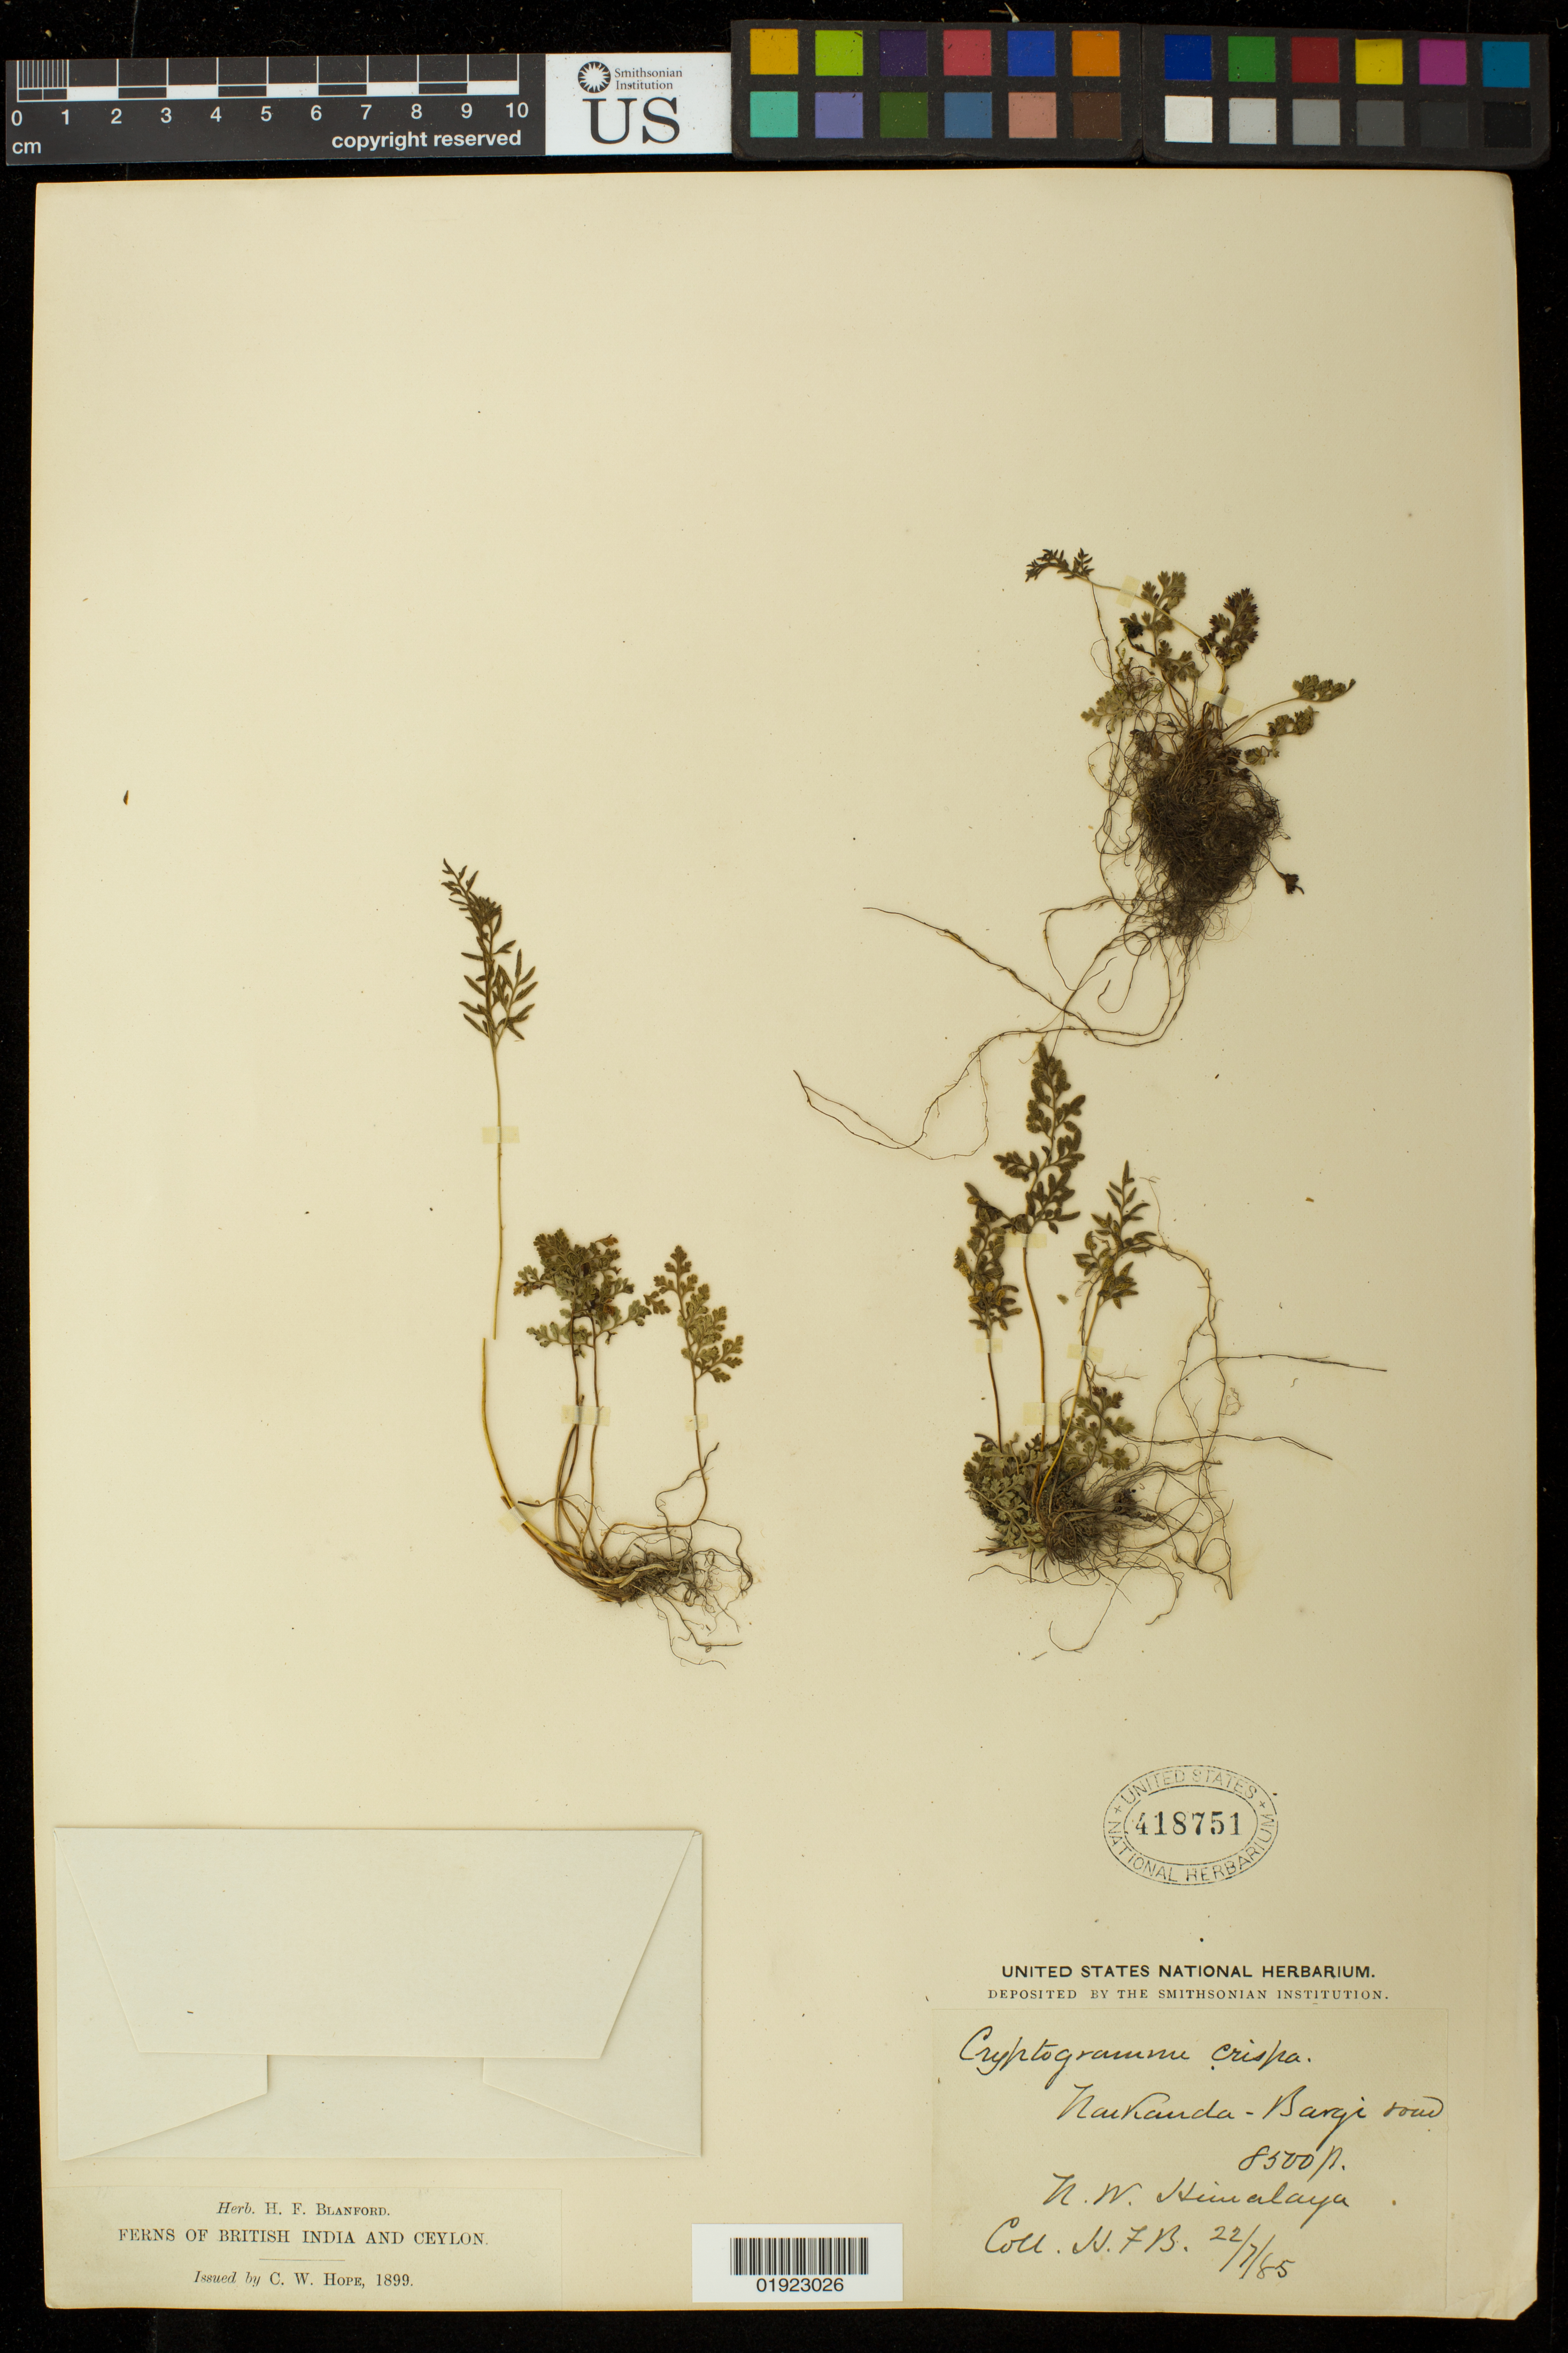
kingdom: Plantae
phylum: Tracheophyta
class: Polypodiopsida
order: Polypodiales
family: Pteridaceae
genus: Cryptogramma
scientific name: Cryptogramma crispa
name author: Fernald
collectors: H. F. B.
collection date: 1885-07-22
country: India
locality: British India and Ceylon. N.W. Himalayas.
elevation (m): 8500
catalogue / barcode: US 418751